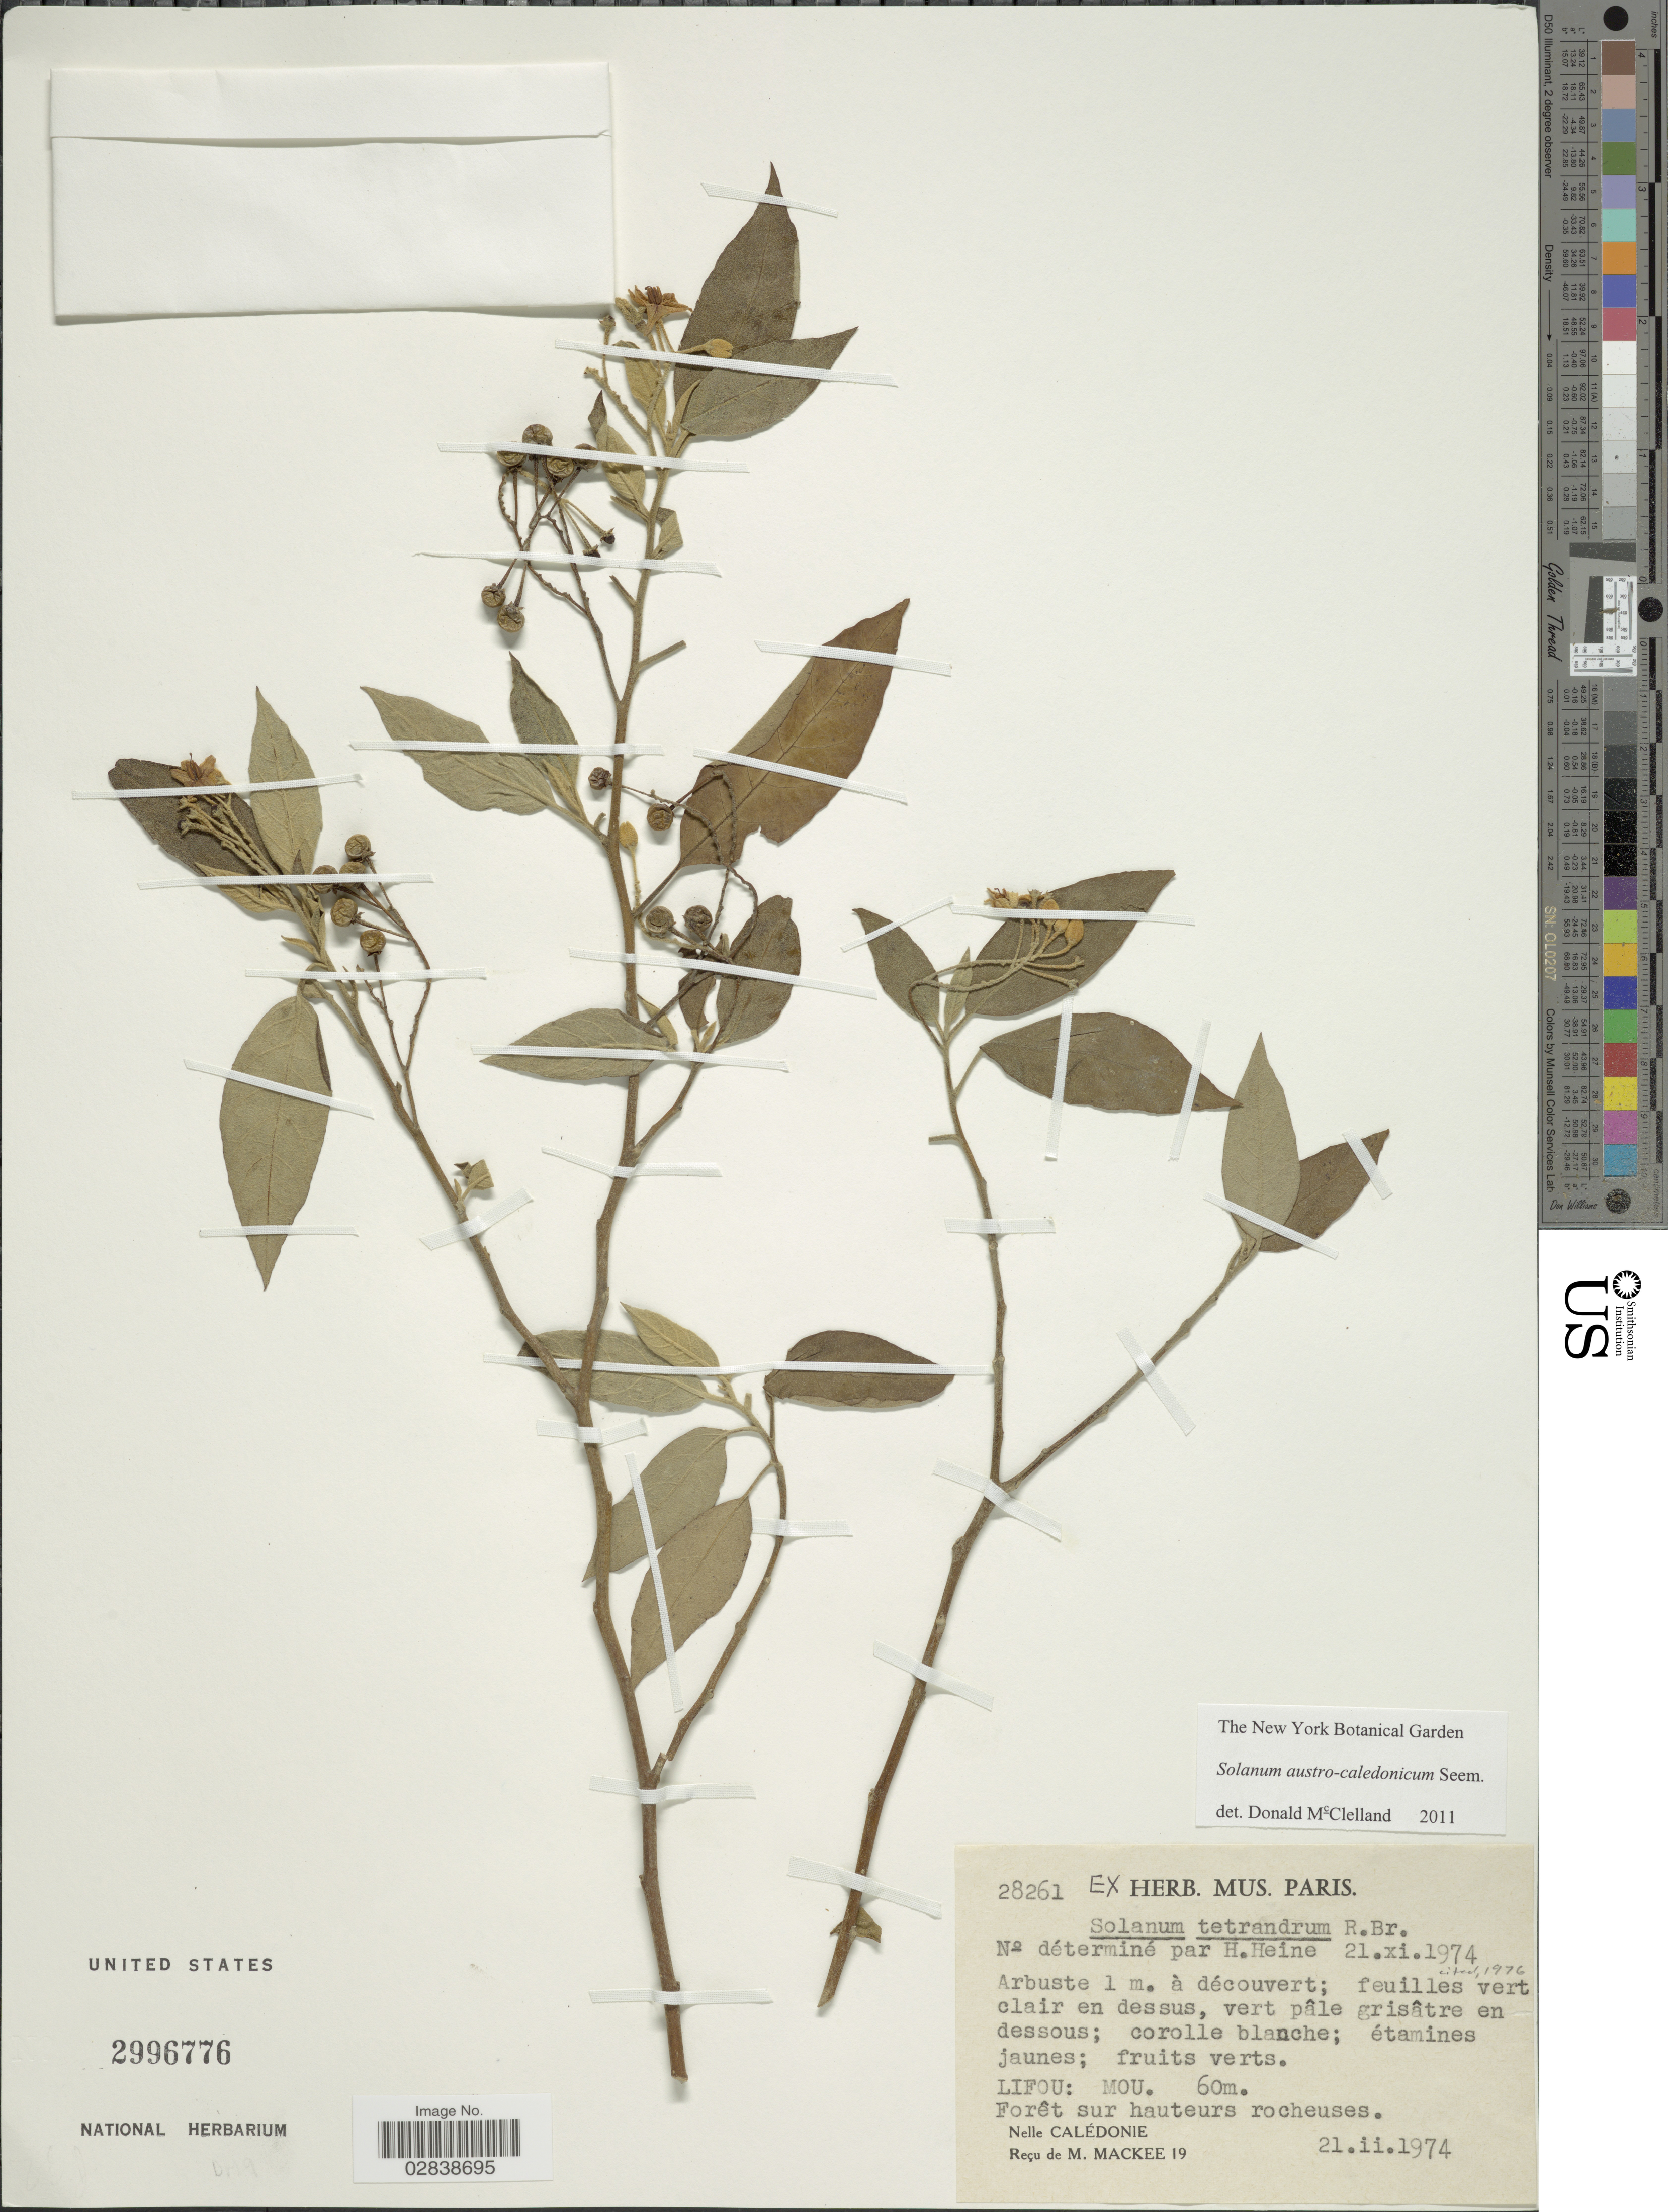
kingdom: Plantae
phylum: Tracheophyta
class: Magnoliopsida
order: Solanales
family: Solanaceae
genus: Solanum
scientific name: Solanum austro-caledonicum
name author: Seem.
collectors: M. Mackee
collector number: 28261/19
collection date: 1974-02-21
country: New Caledonia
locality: Lifou: Mou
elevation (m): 60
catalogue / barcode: US 2996776